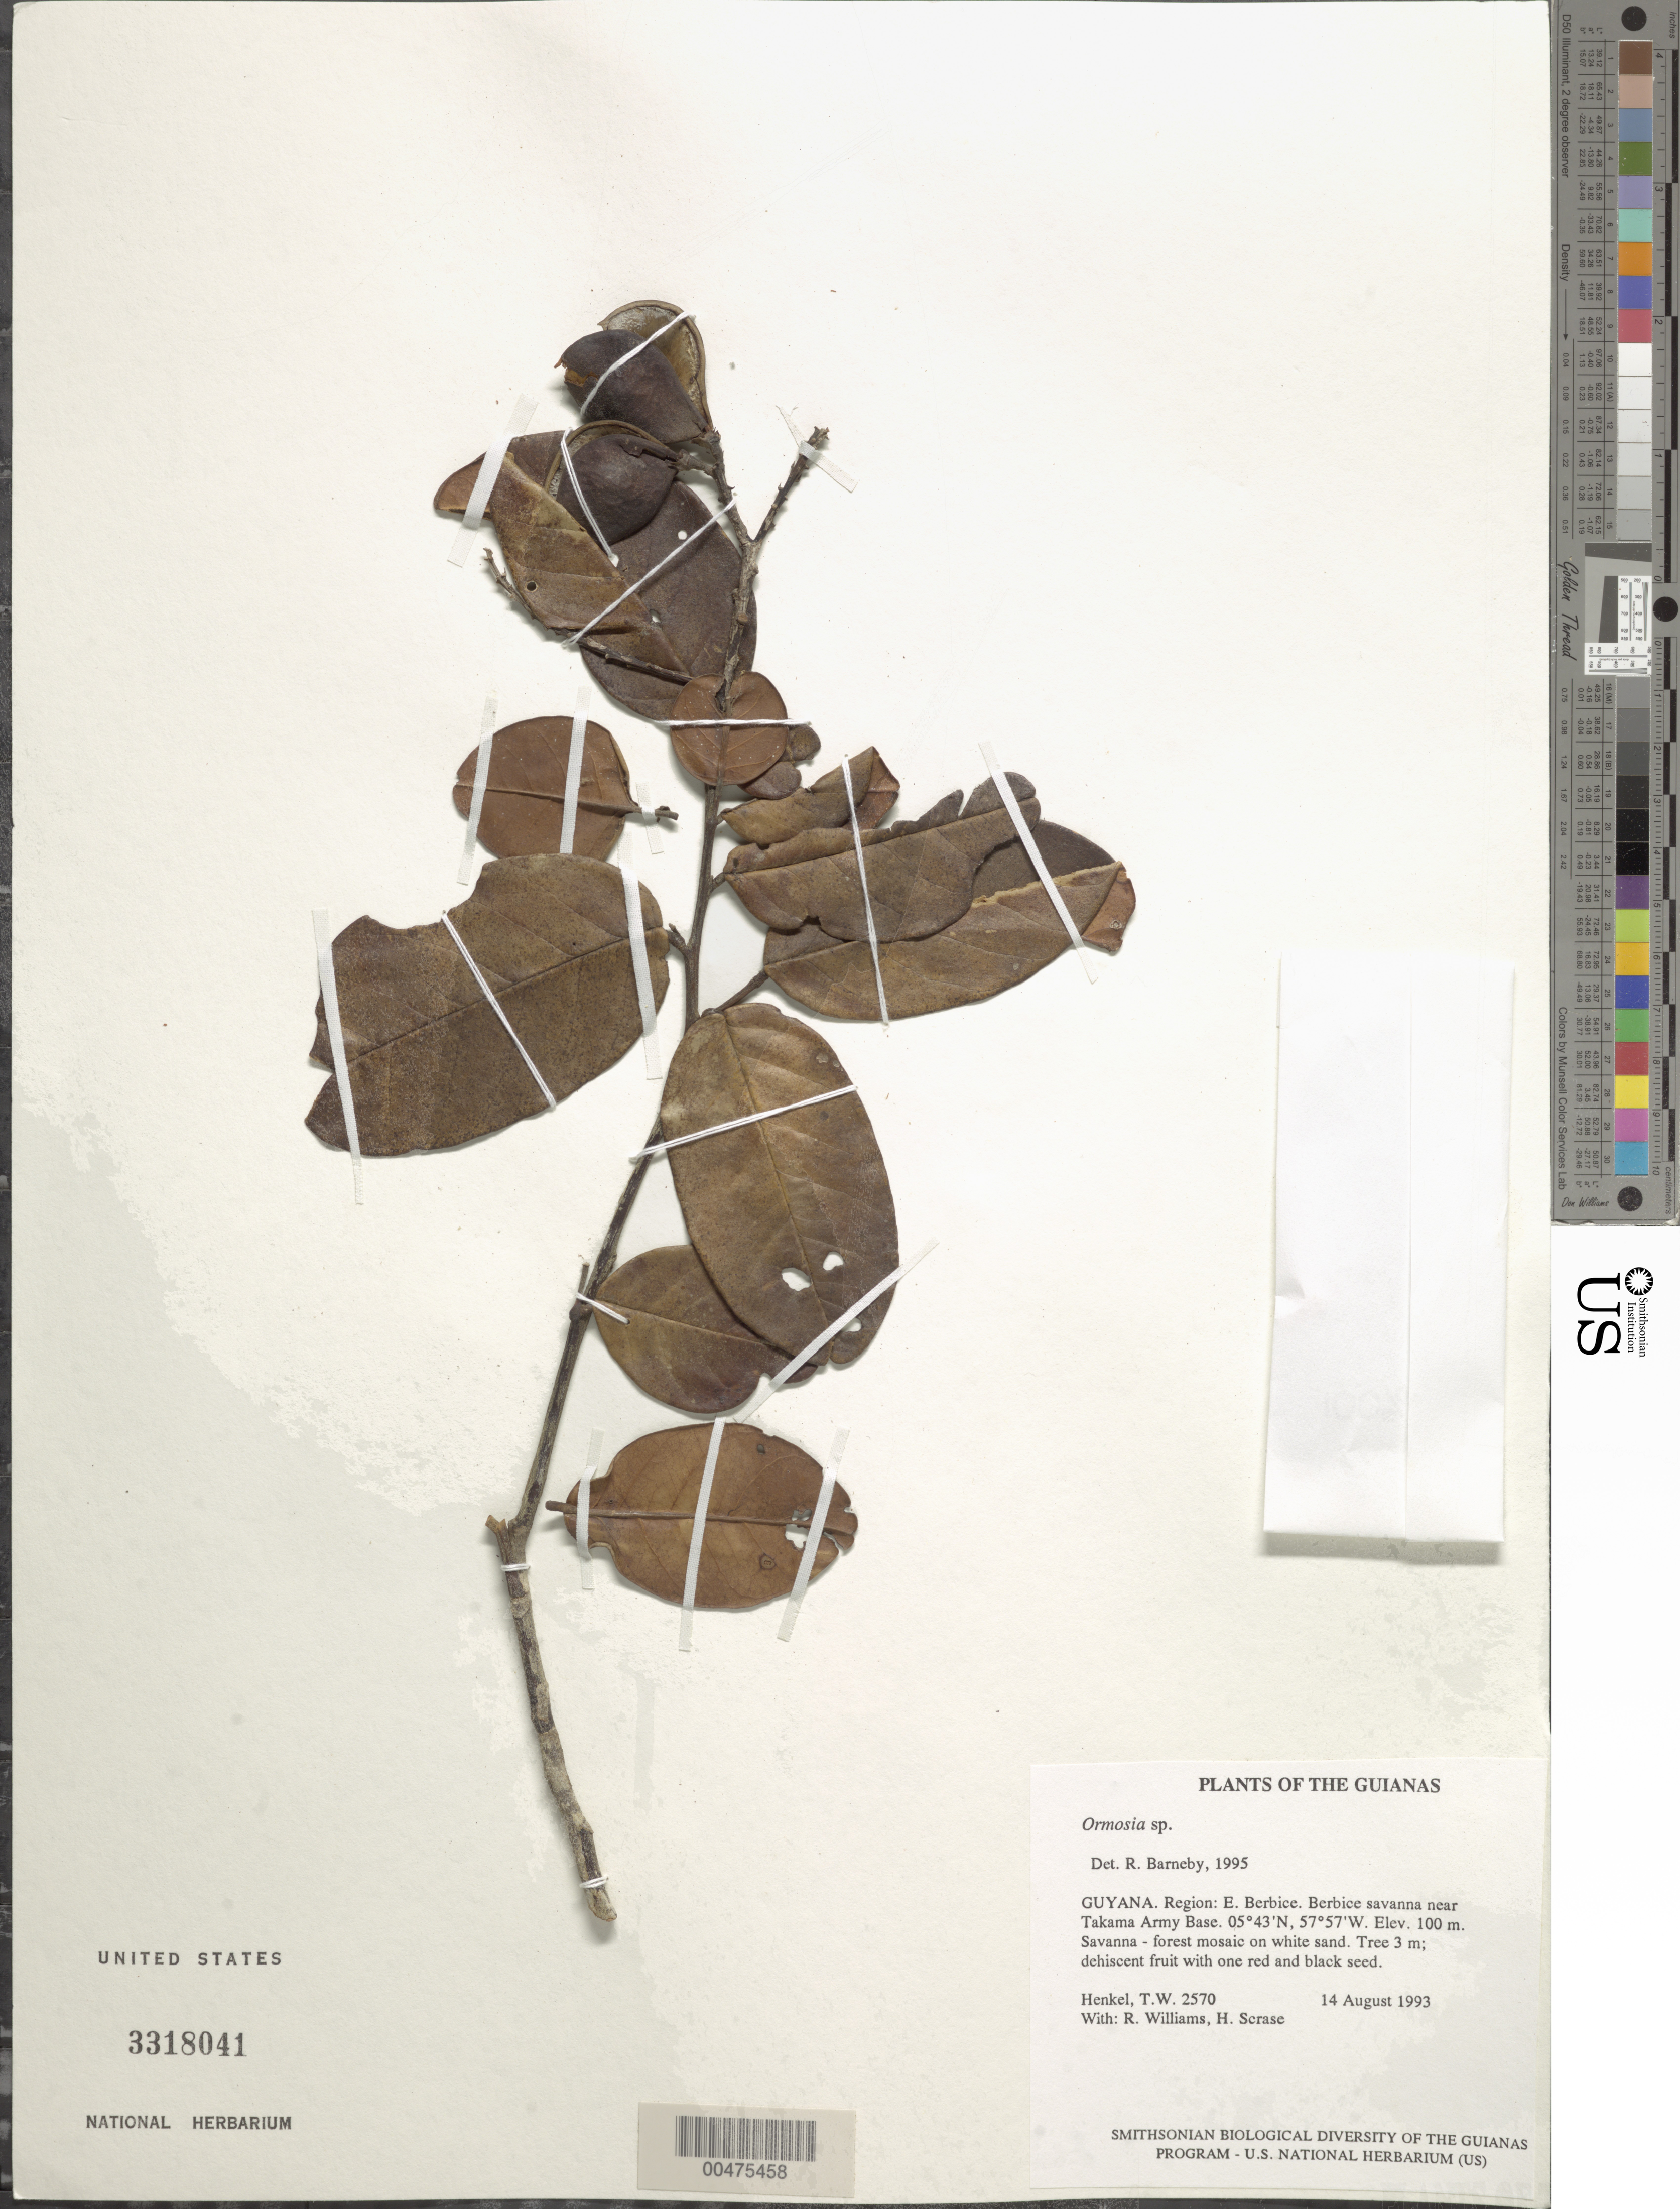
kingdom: Plantae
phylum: Tracheophyta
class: Magnoliopsida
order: Fabales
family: Fabaceae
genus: Ormosia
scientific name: Ormosia sp.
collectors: T. Henkel, R. Williams & H. Scrase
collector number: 2570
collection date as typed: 14 August 1993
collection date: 1993-08-14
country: Guyana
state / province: U. Demerara-Berbice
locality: Berbice savanna near Takama Army Base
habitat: Savanna - forest mosaic on white sand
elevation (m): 100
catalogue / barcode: US 3318041